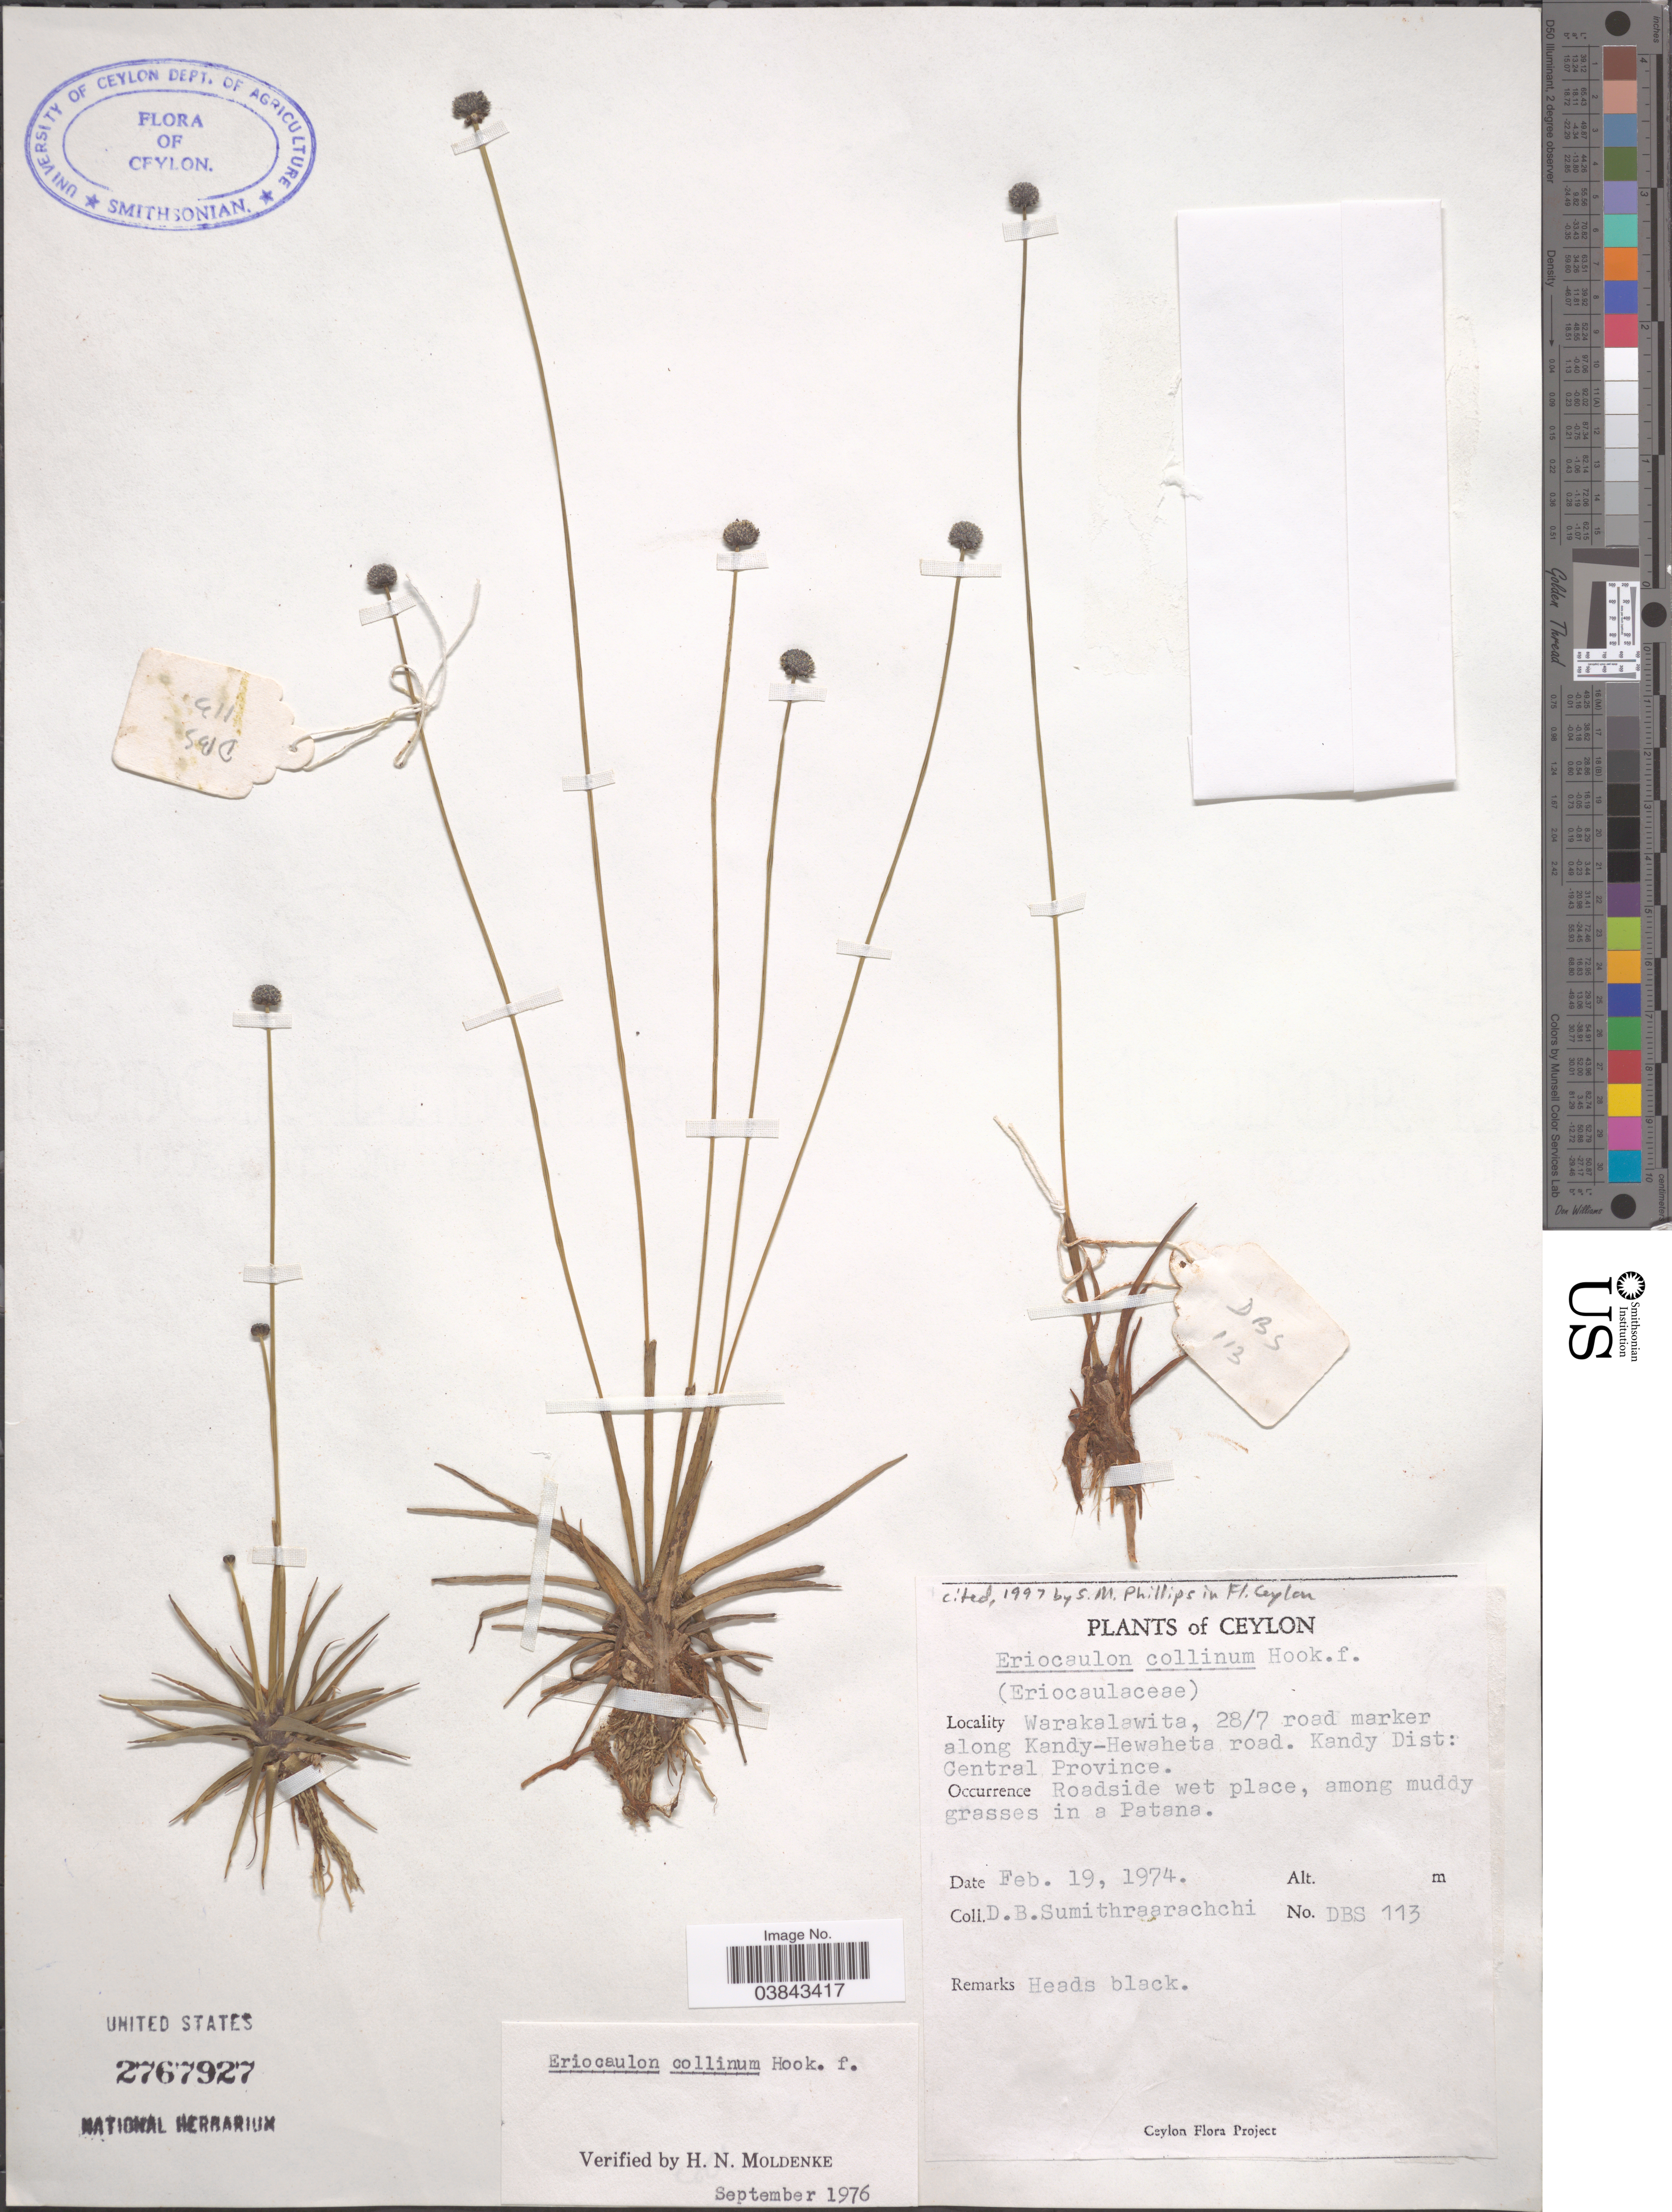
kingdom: Plantae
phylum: Tracheophyta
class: Liliopsida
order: Poales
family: Eriocaulaceae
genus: Eriocaulon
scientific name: Eriocaulon collinum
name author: Hook. f.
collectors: D. B. Sumithraarachchi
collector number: DBS 113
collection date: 1974-02-19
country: Sri Lanka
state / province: Central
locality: Ceylon. Warakalawita, 28/7 road marker along Kandy-Hewaheta road. Kandy Dist: Central Province. Roadside wet place, among muddy grasses in a Patana.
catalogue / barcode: US 2767927